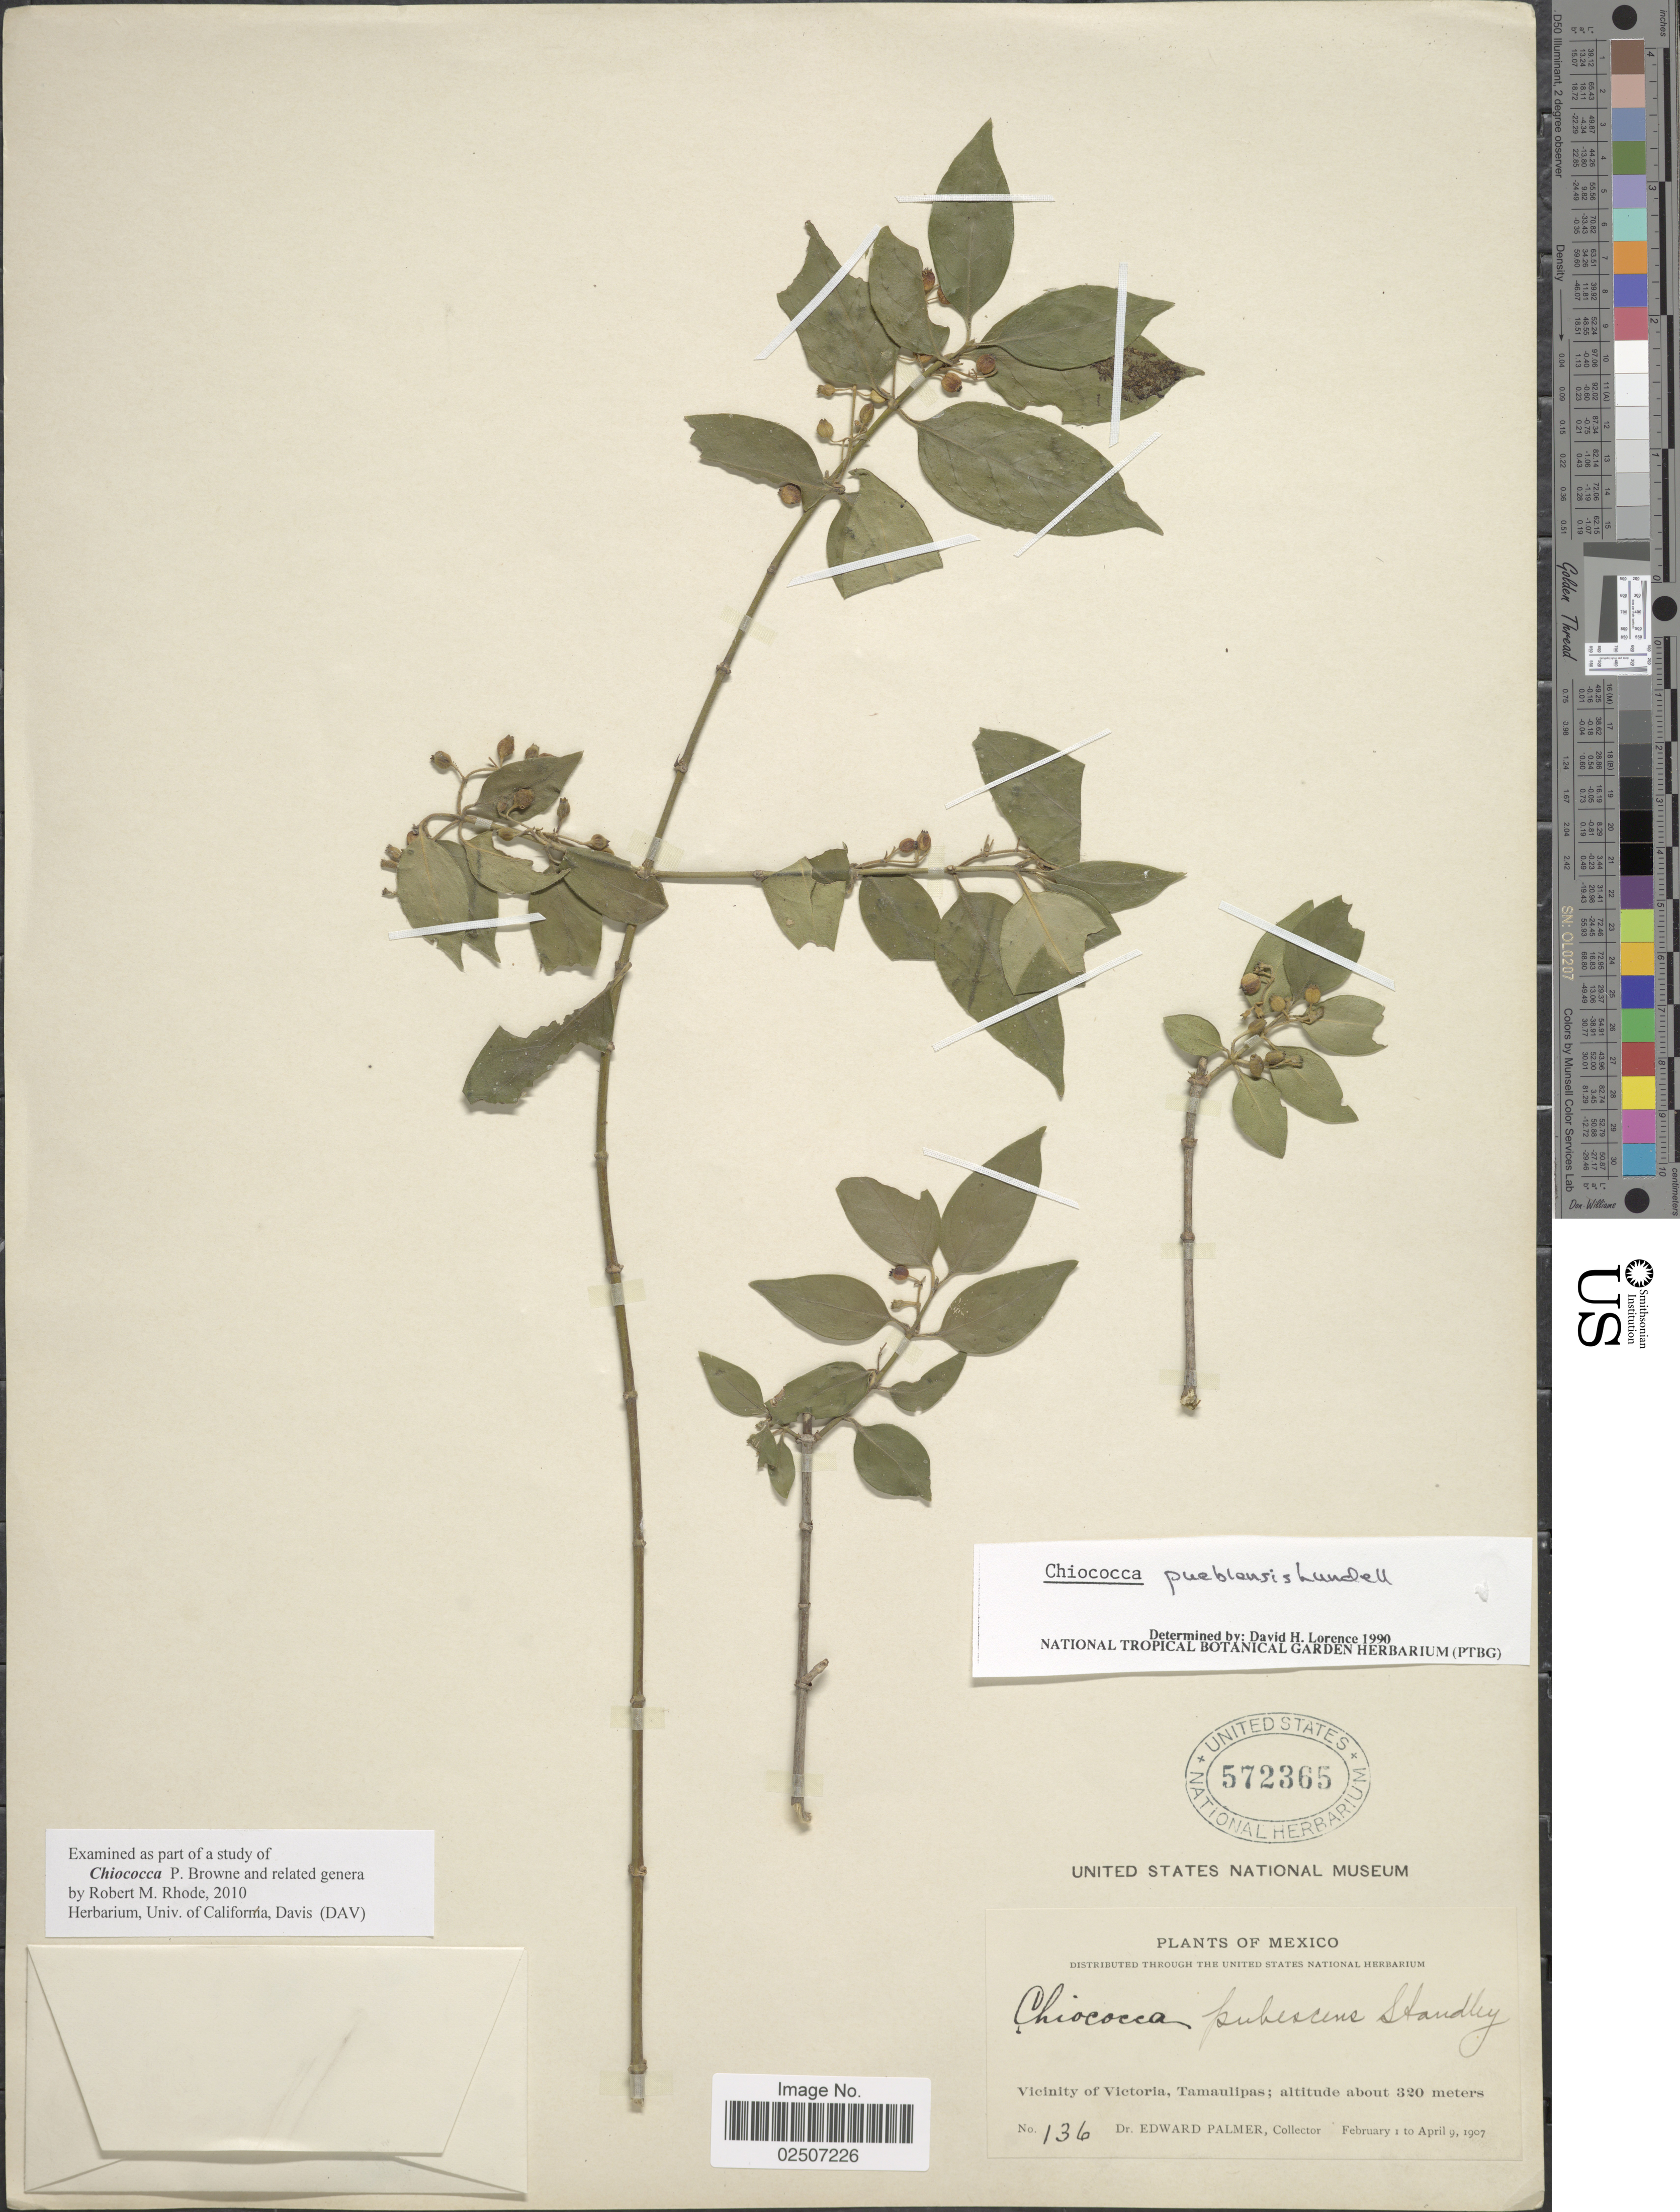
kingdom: Plantae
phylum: Tracheophyta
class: Magnoliopsida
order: Gentianales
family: Rubiaceae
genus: Chiococca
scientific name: Chiococca pueblensis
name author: Lundell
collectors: E. Palmer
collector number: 136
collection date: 1907-02-01/1907-04-09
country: Mexico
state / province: Tamaulipas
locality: Vicinity of Victoria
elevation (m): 320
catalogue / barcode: US 572365